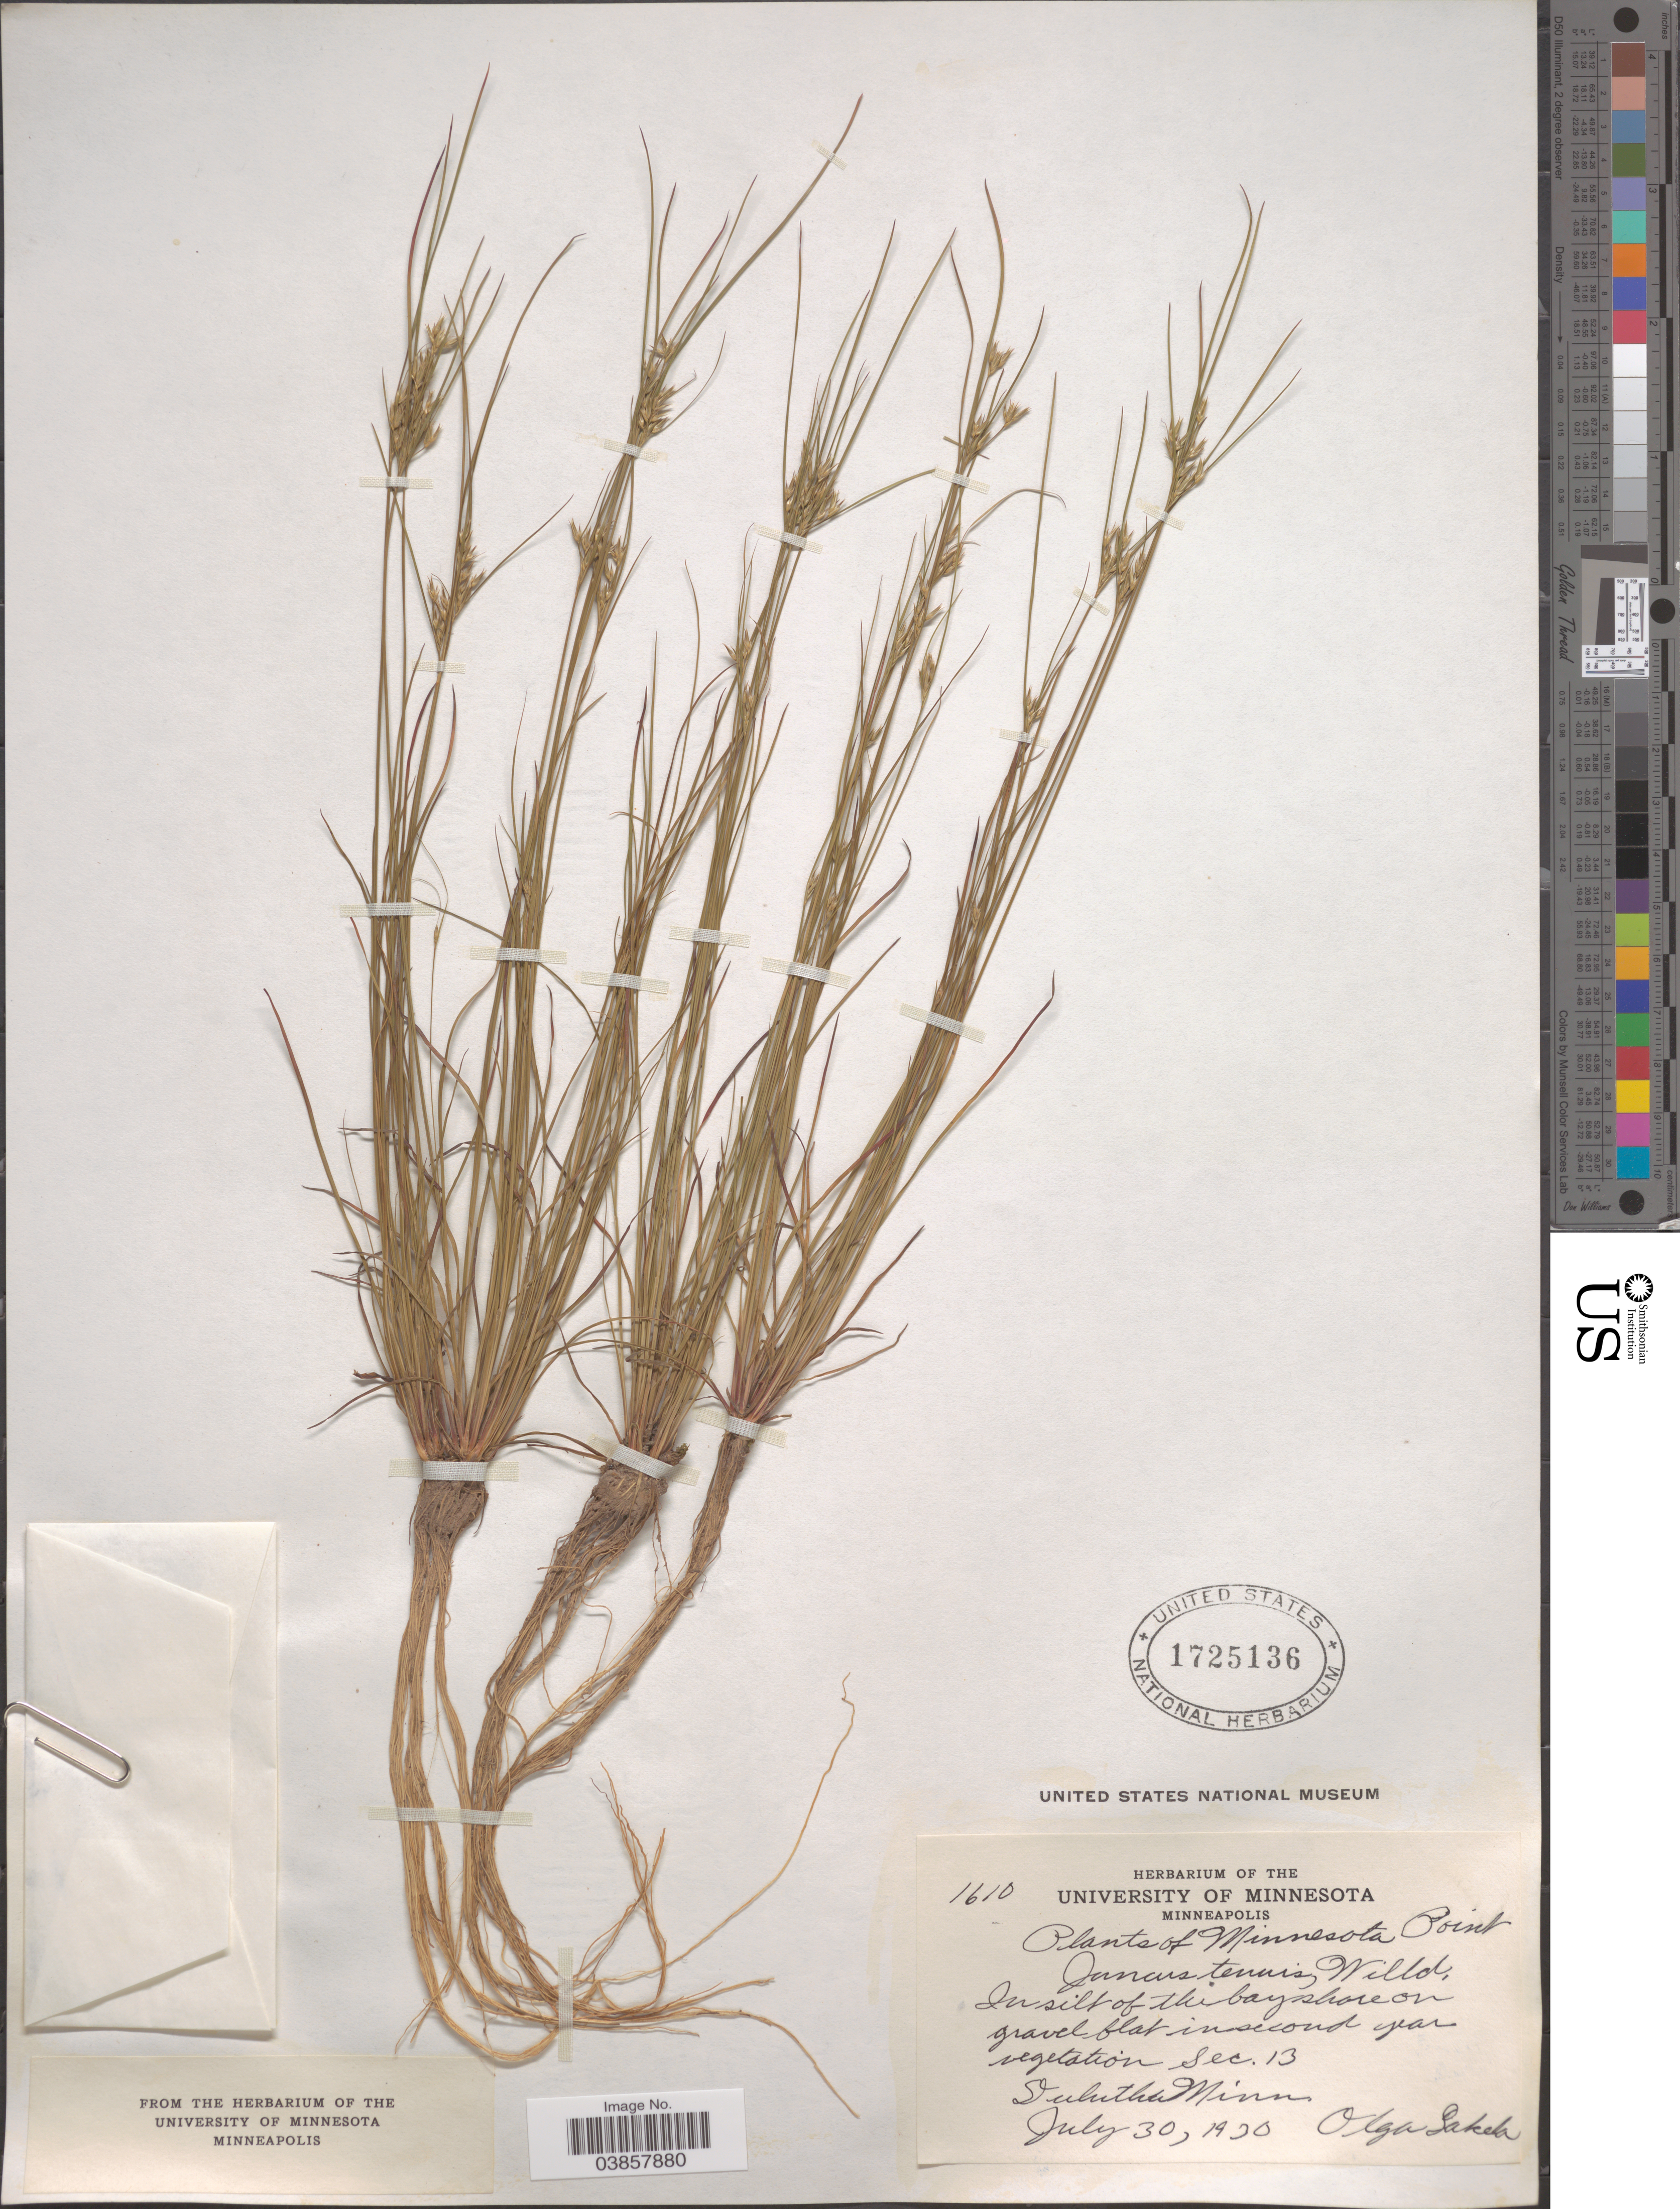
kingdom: Plantae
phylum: Tracheophyta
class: Liliopsida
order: Poales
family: Juncaceae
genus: Juncus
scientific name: Juncus tenuis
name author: Willd.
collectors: O. K. Lakela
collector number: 1610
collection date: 1930-07-30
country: United States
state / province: Minnesota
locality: Sec. 13. Duluth.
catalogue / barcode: US 1725136